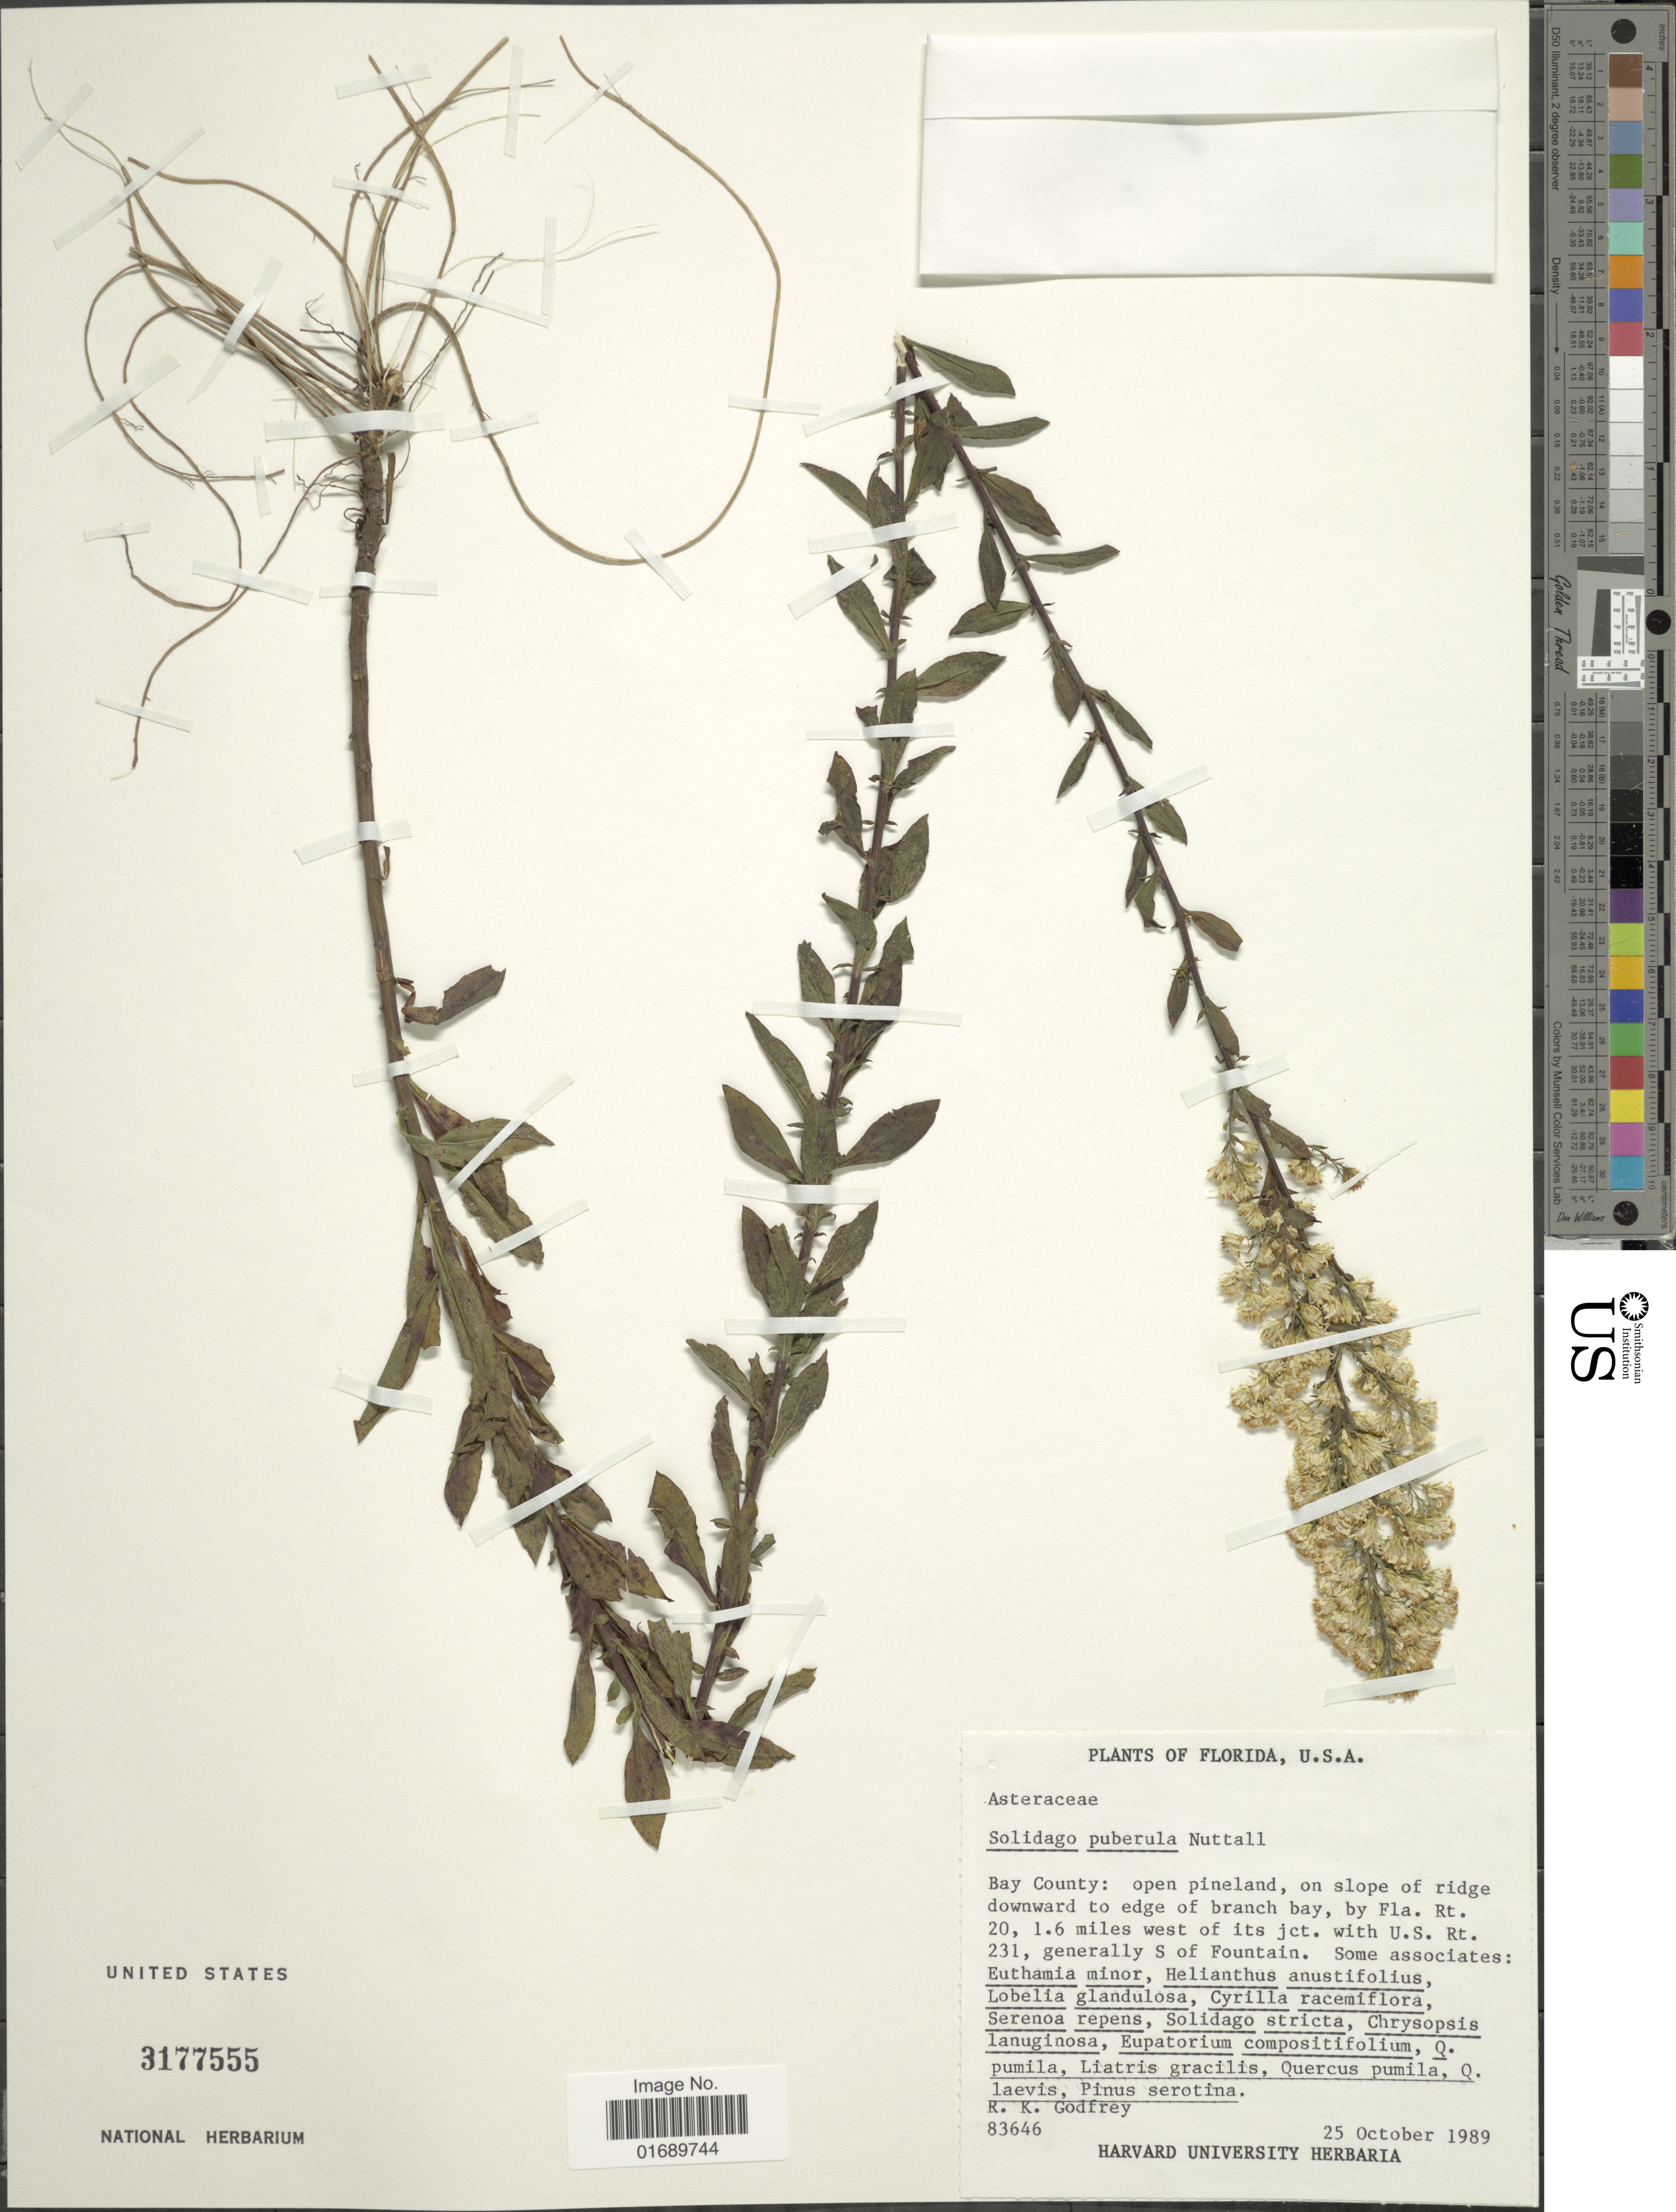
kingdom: Plantae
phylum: Tracheophyta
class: Magnoliopsida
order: Asterales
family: Asteraceae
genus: Solidago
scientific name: Solidago puberula var. pulverulenta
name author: (Nutt.) Chapman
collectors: R. K. Godfrey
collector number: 83646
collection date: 1989-10-25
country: United States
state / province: Florida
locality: Bay County: open pineland, on slope of ridge downward to edge of branch bay, by Fla. Rt. 20, 1.6 miles west of its jct. with U.S. Rt. 231, generally S of Fountain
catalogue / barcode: US 3177555